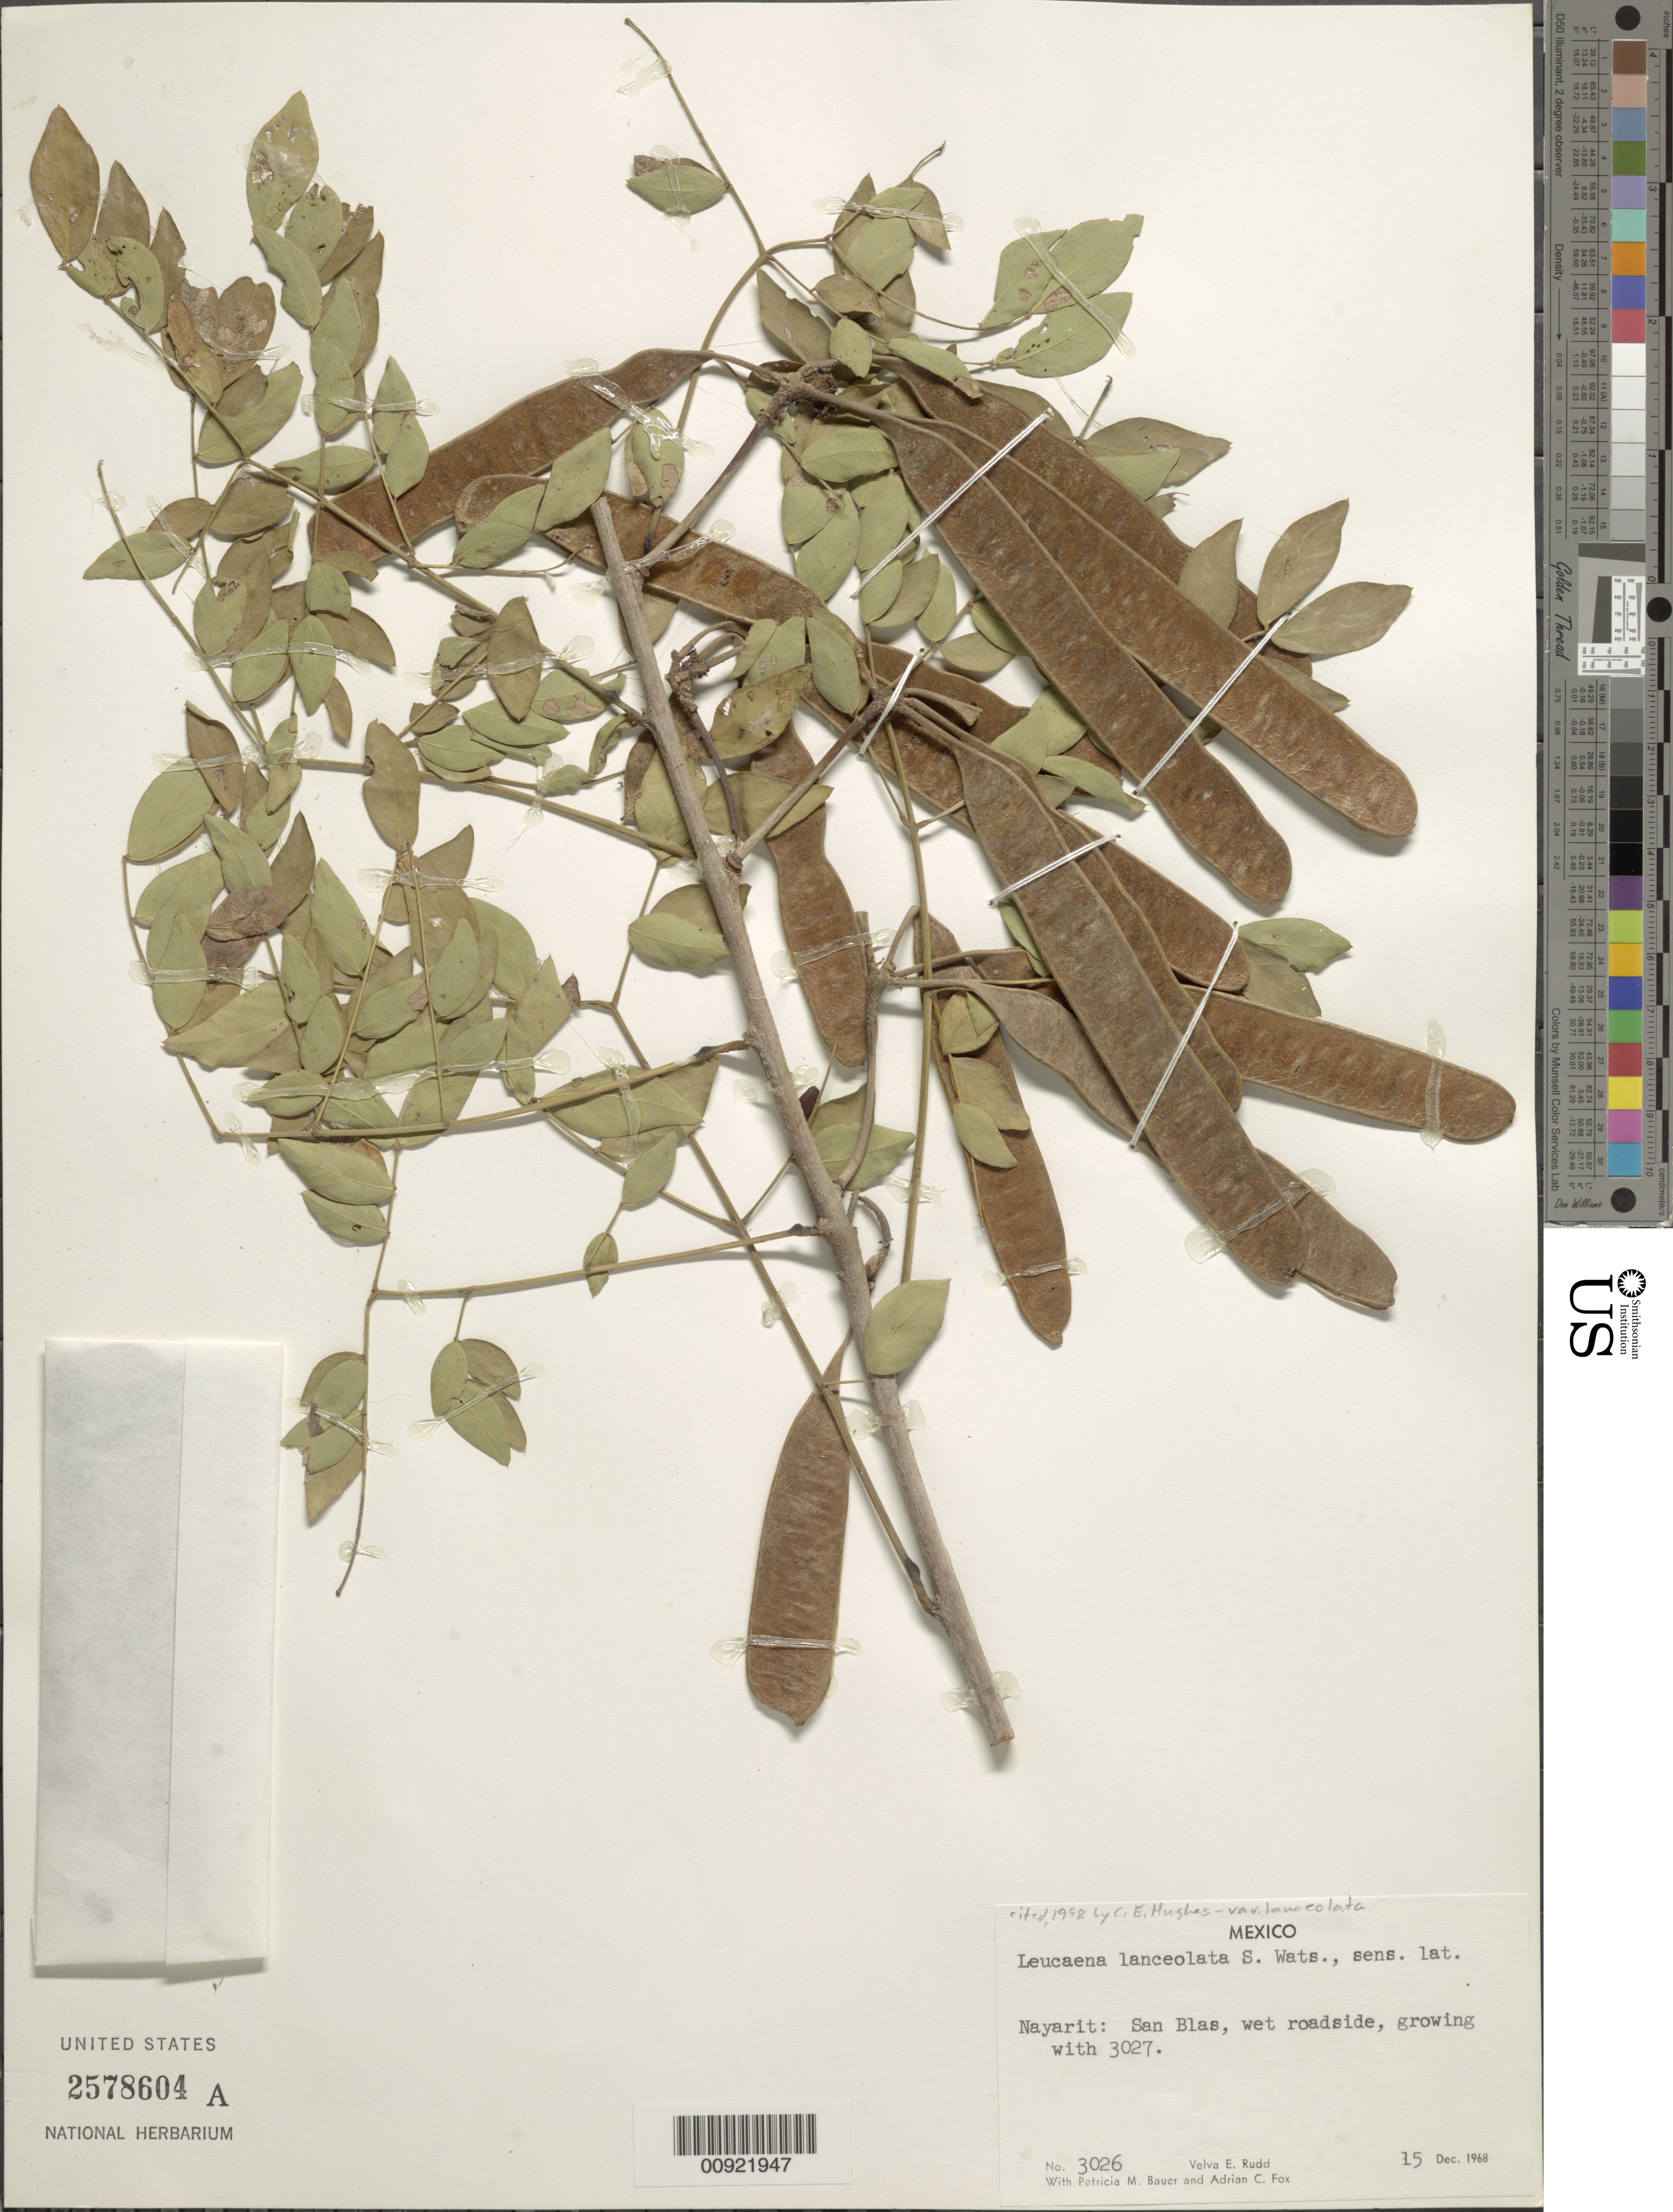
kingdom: Plantae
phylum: Tracheophyta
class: Magnoliopsida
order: Fabales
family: Fabaceae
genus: Leucaena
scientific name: Leucaena lanceolata var. lanceolata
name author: S. Watson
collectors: V. E. Rudd, P. Bauer & A. Fox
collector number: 3026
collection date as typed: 15 Dec 1968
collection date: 1968-12-15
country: Mexico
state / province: Nayarit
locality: Nayarit: San Blas.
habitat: Wet roadside.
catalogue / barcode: US 2578604A